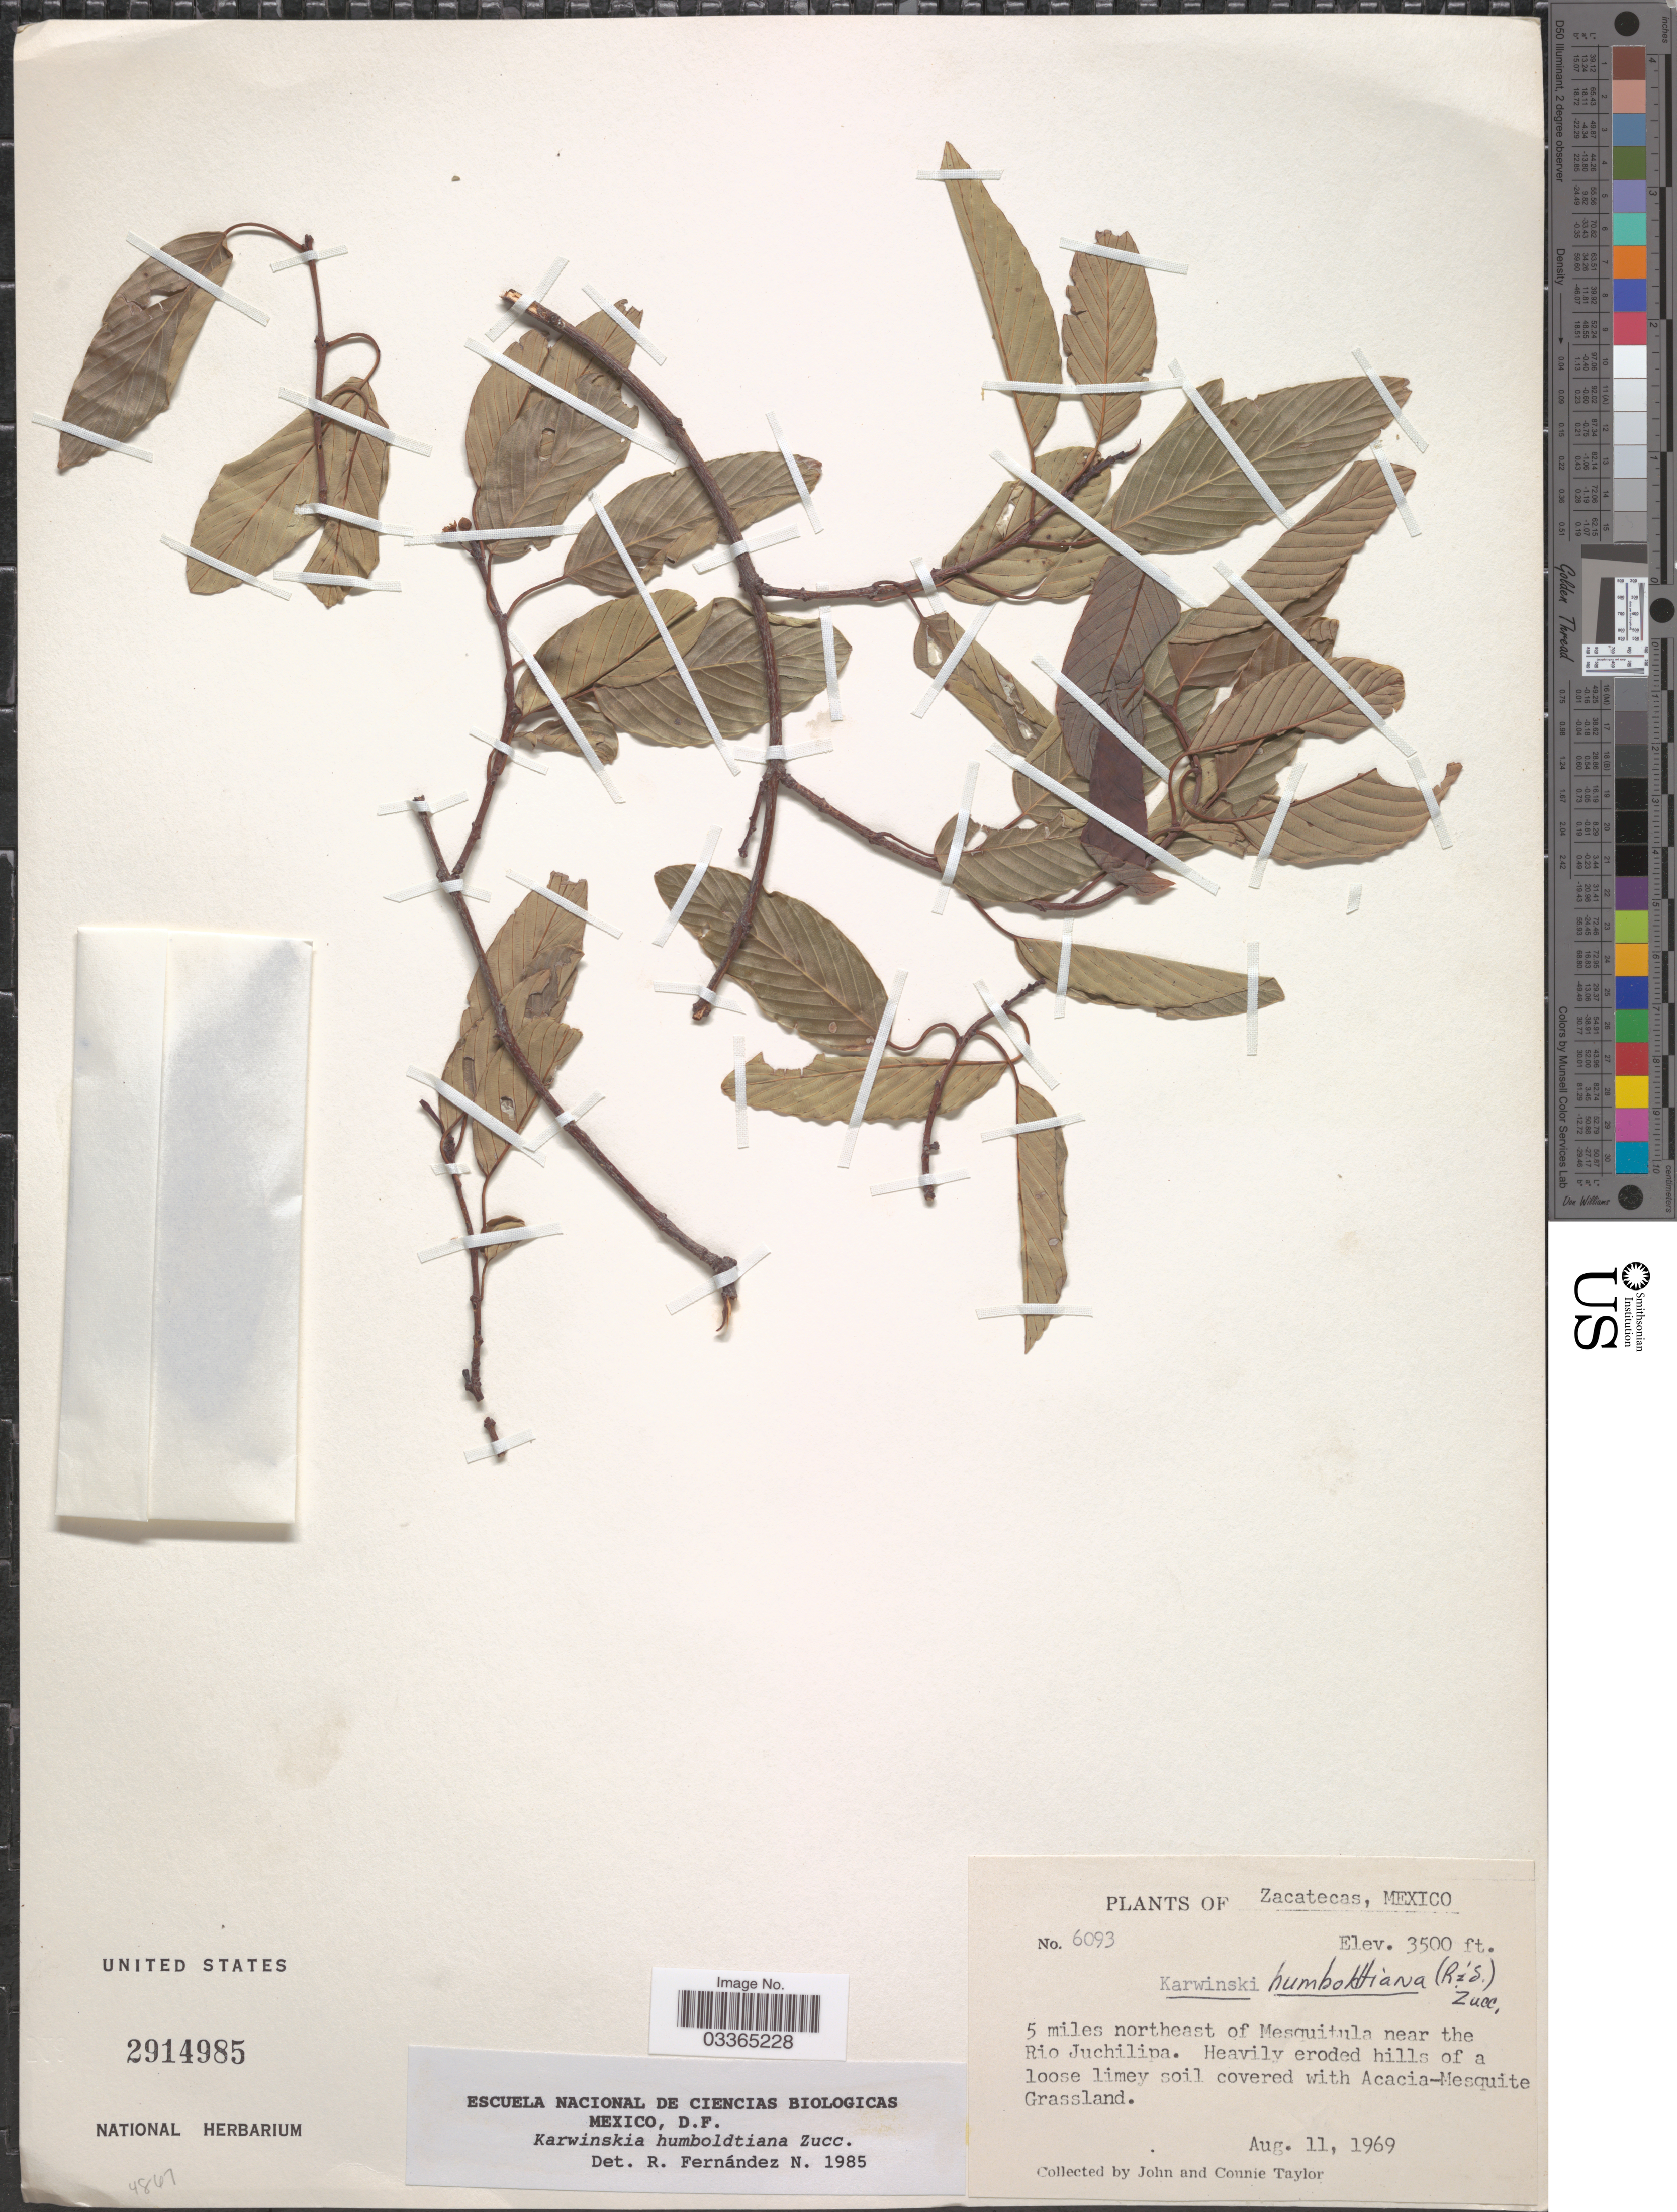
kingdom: Plantae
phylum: Tracheophyta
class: Magnoliopsida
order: Rosales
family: Rhamnaceae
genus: Karwinskia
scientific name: Karwinskia humboldtiana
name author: (Schult.) Zucc.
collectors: J. Taylor & C. Taylor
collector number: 6093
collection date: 1969-04-11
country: Mexico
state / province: Zacatecas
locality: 5 miles northeast of Mesquitula near the Rio Juchilipa.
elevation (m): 1067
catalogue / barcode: US 2914985